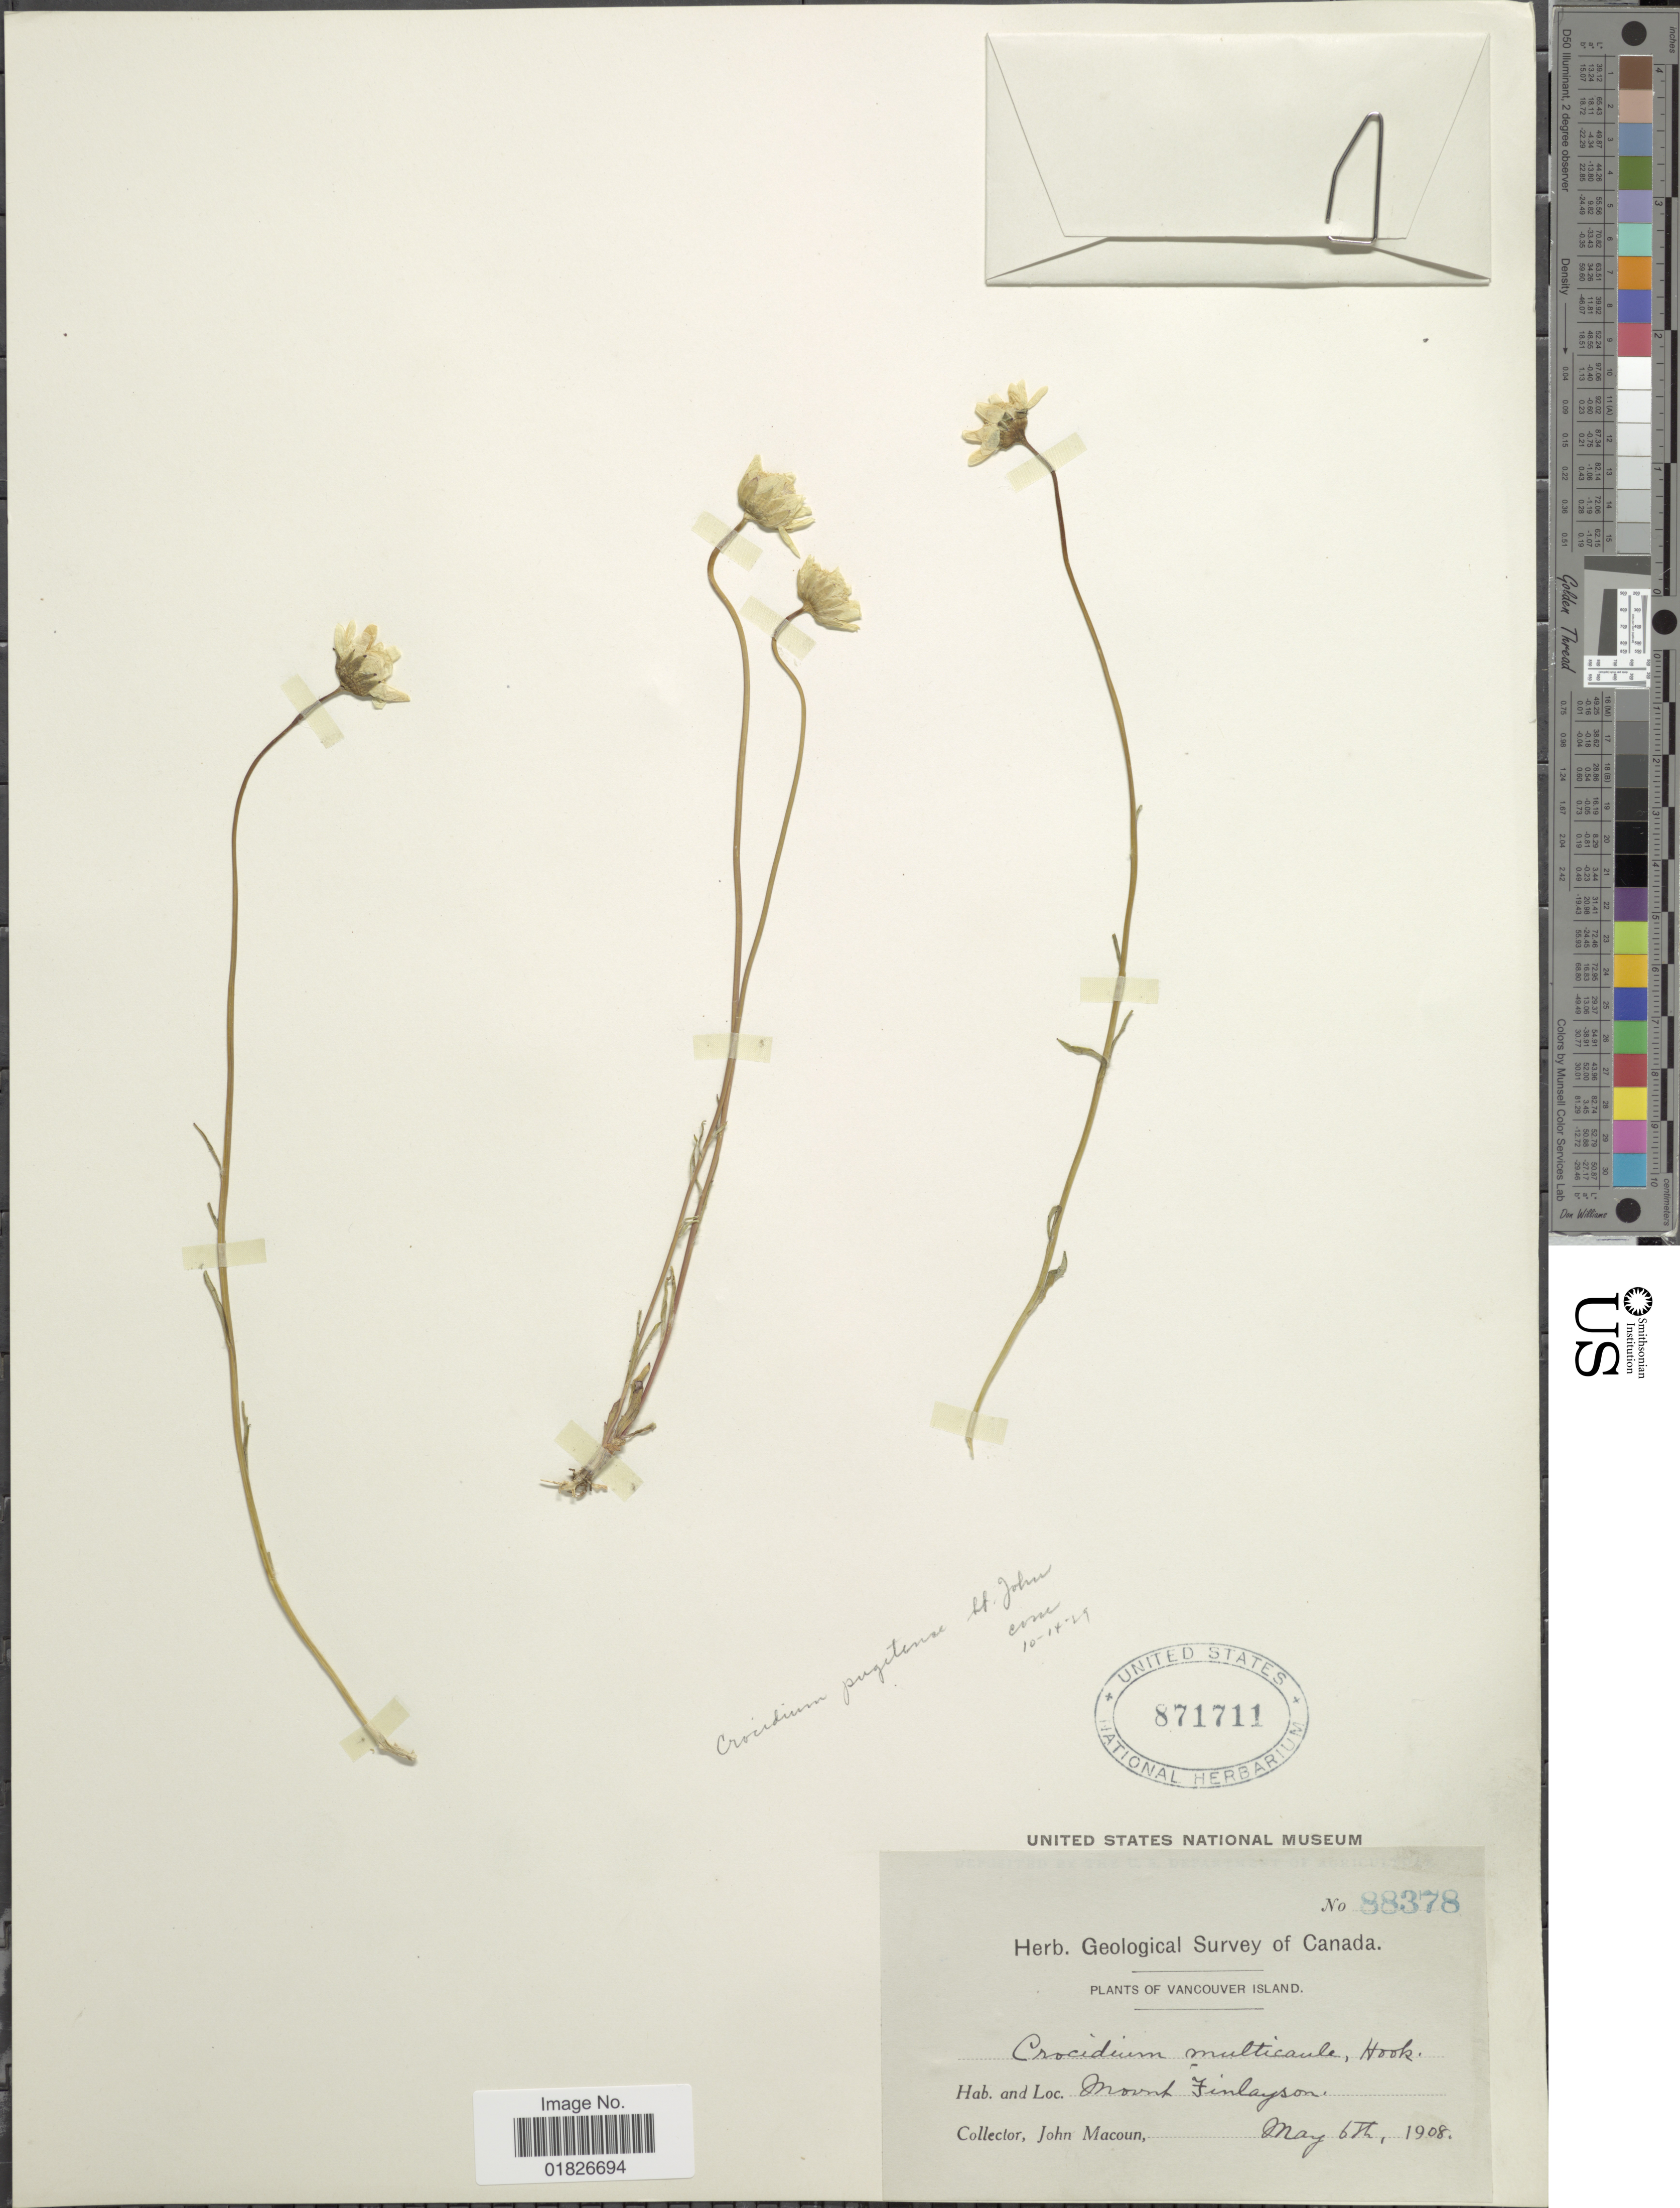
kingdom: Plantae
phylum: Tracheophyta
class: Magnoliopsida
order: Asterales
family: Asteraceae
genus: Crocidium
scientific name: Crocidium pugetense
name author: H. St. John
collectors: J. Macoun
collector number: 88378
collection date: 1908-05-06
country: Canada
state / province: British Columbia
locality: Vancouver Island, Mount Finlayson.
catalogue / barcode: US 871711